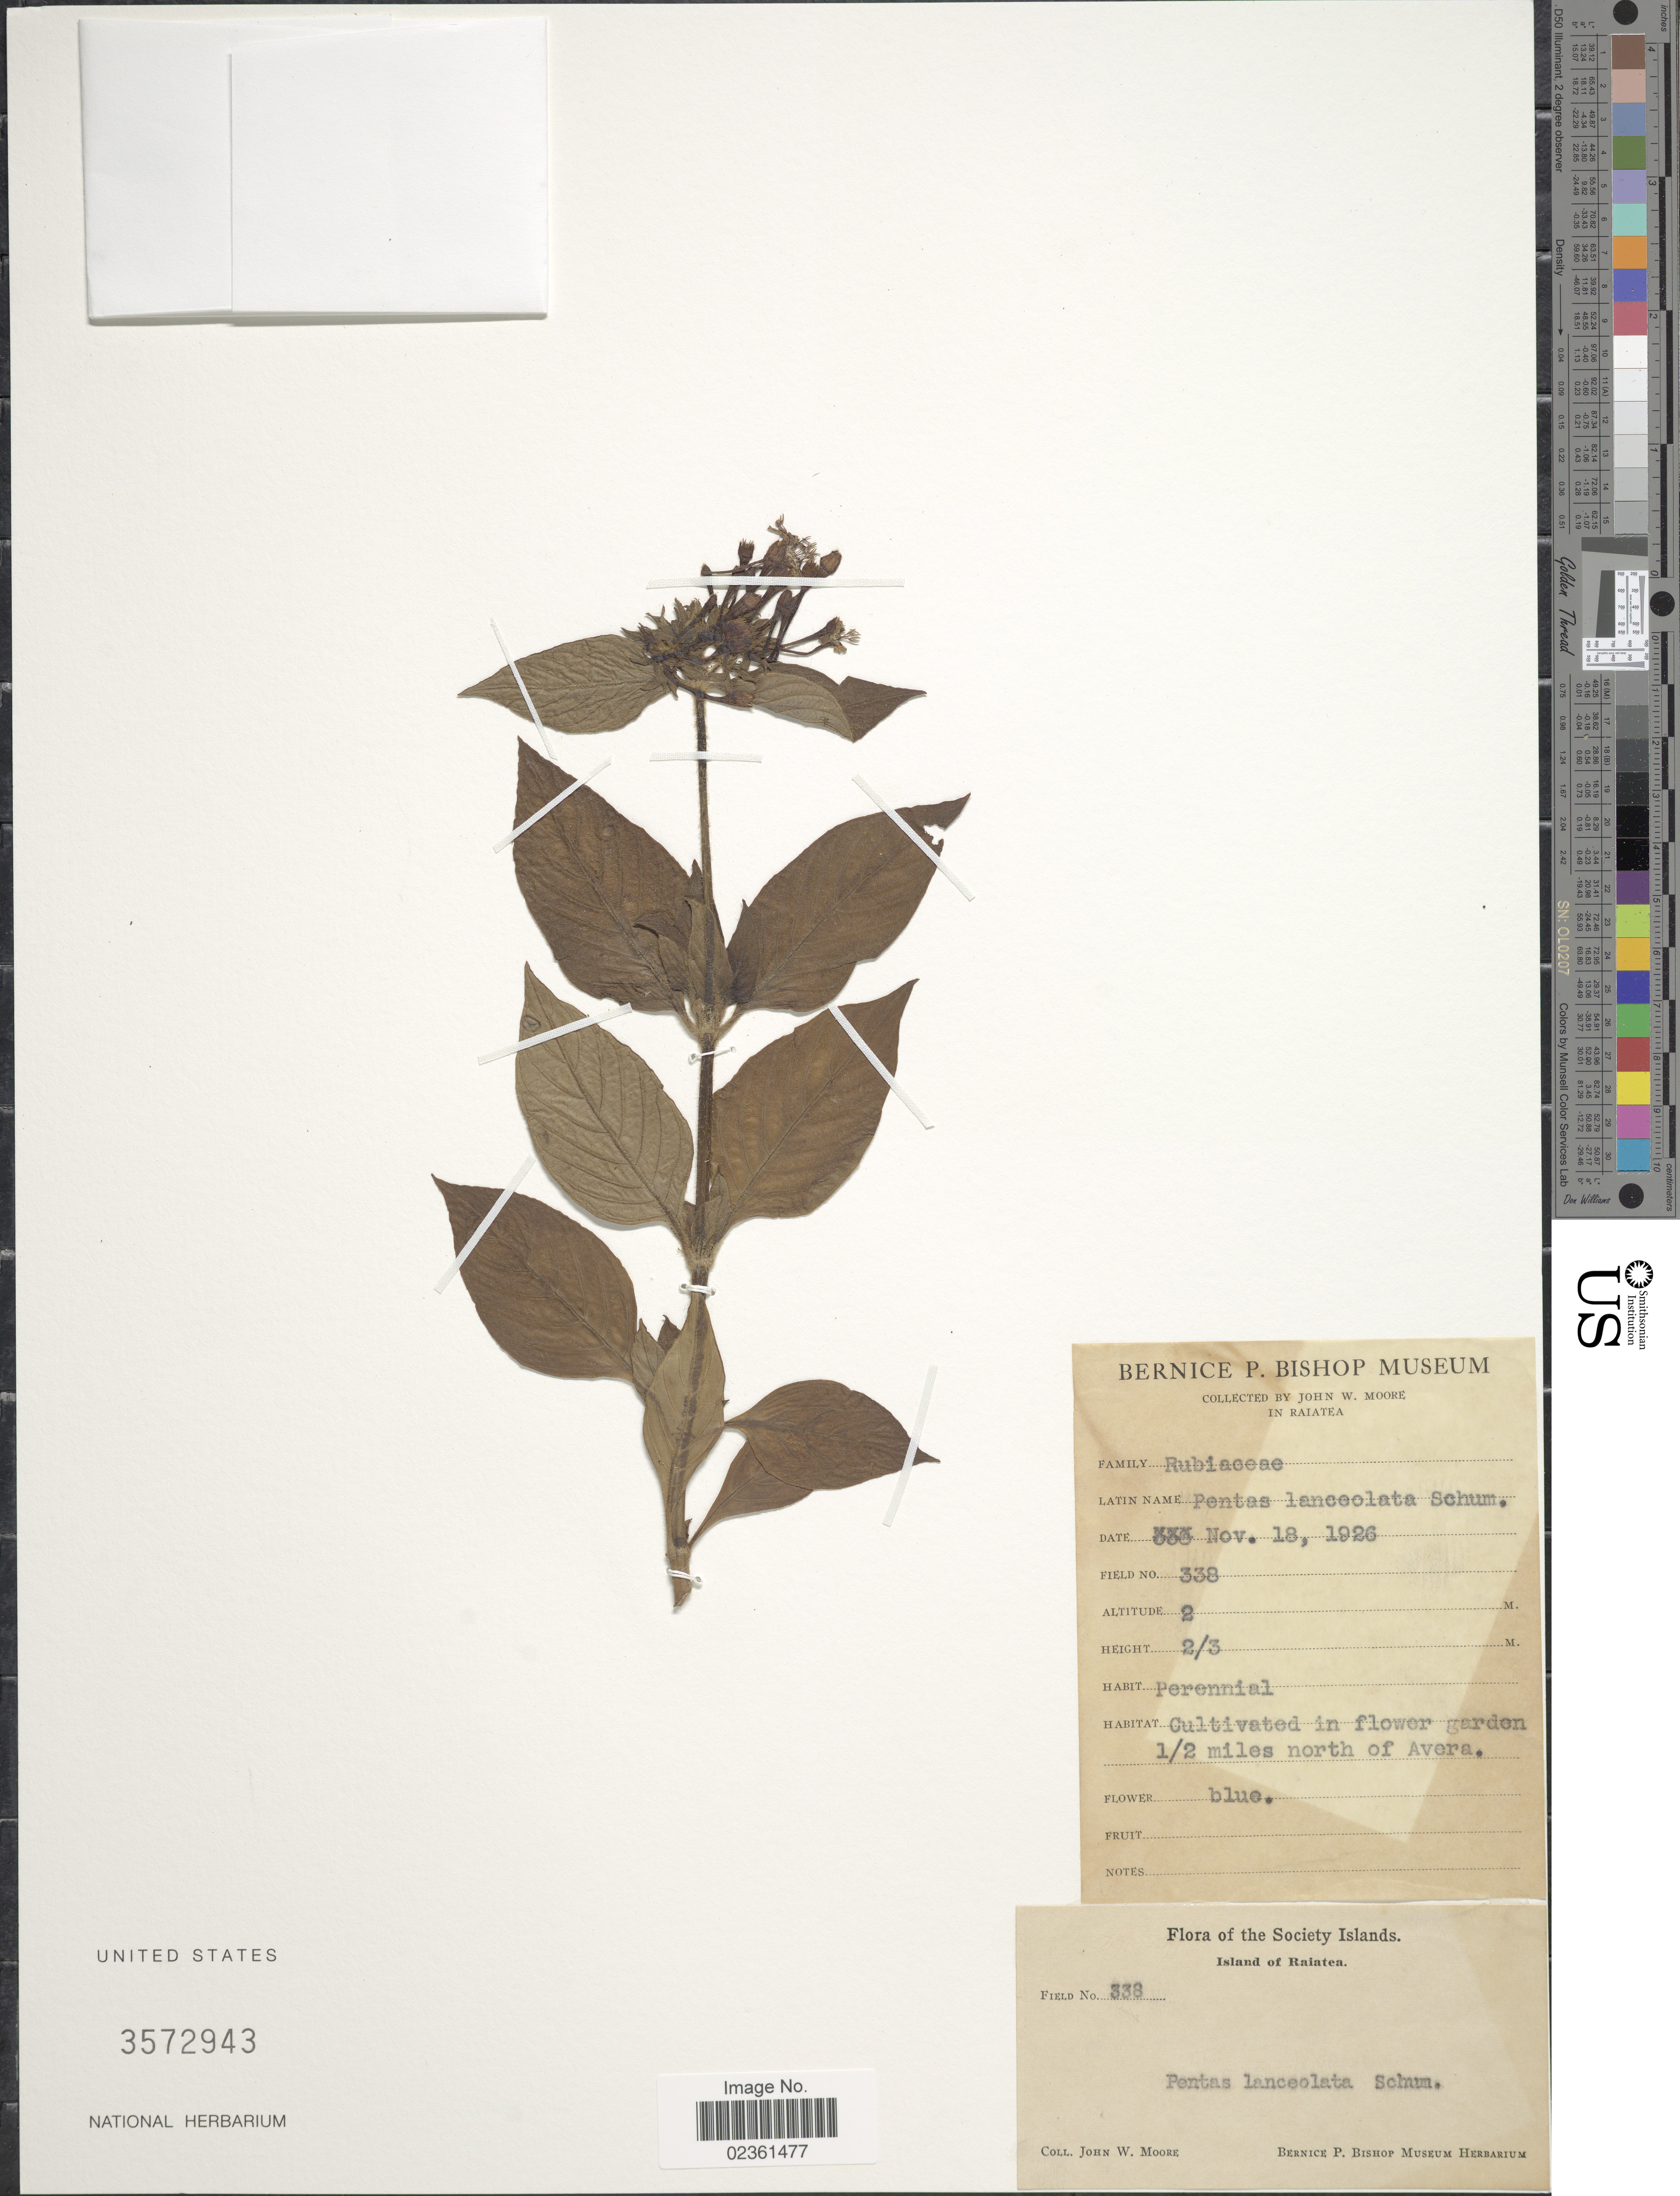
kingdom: Plantae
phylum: Tracheophyta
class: Magnoliopsida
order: Gentianales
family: Rubiaceae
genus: Pentas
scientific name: Pentas lanceolata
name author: (Forssk.) Deflers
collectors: J. Moore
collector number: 338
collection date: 1926-11-18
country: French Polynesia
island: Raiatea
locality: The Society Islands, Island of Raiatea, cultivated in flower garden 1/2 miles north of Avera.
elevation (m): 2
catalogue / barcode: US 3572943